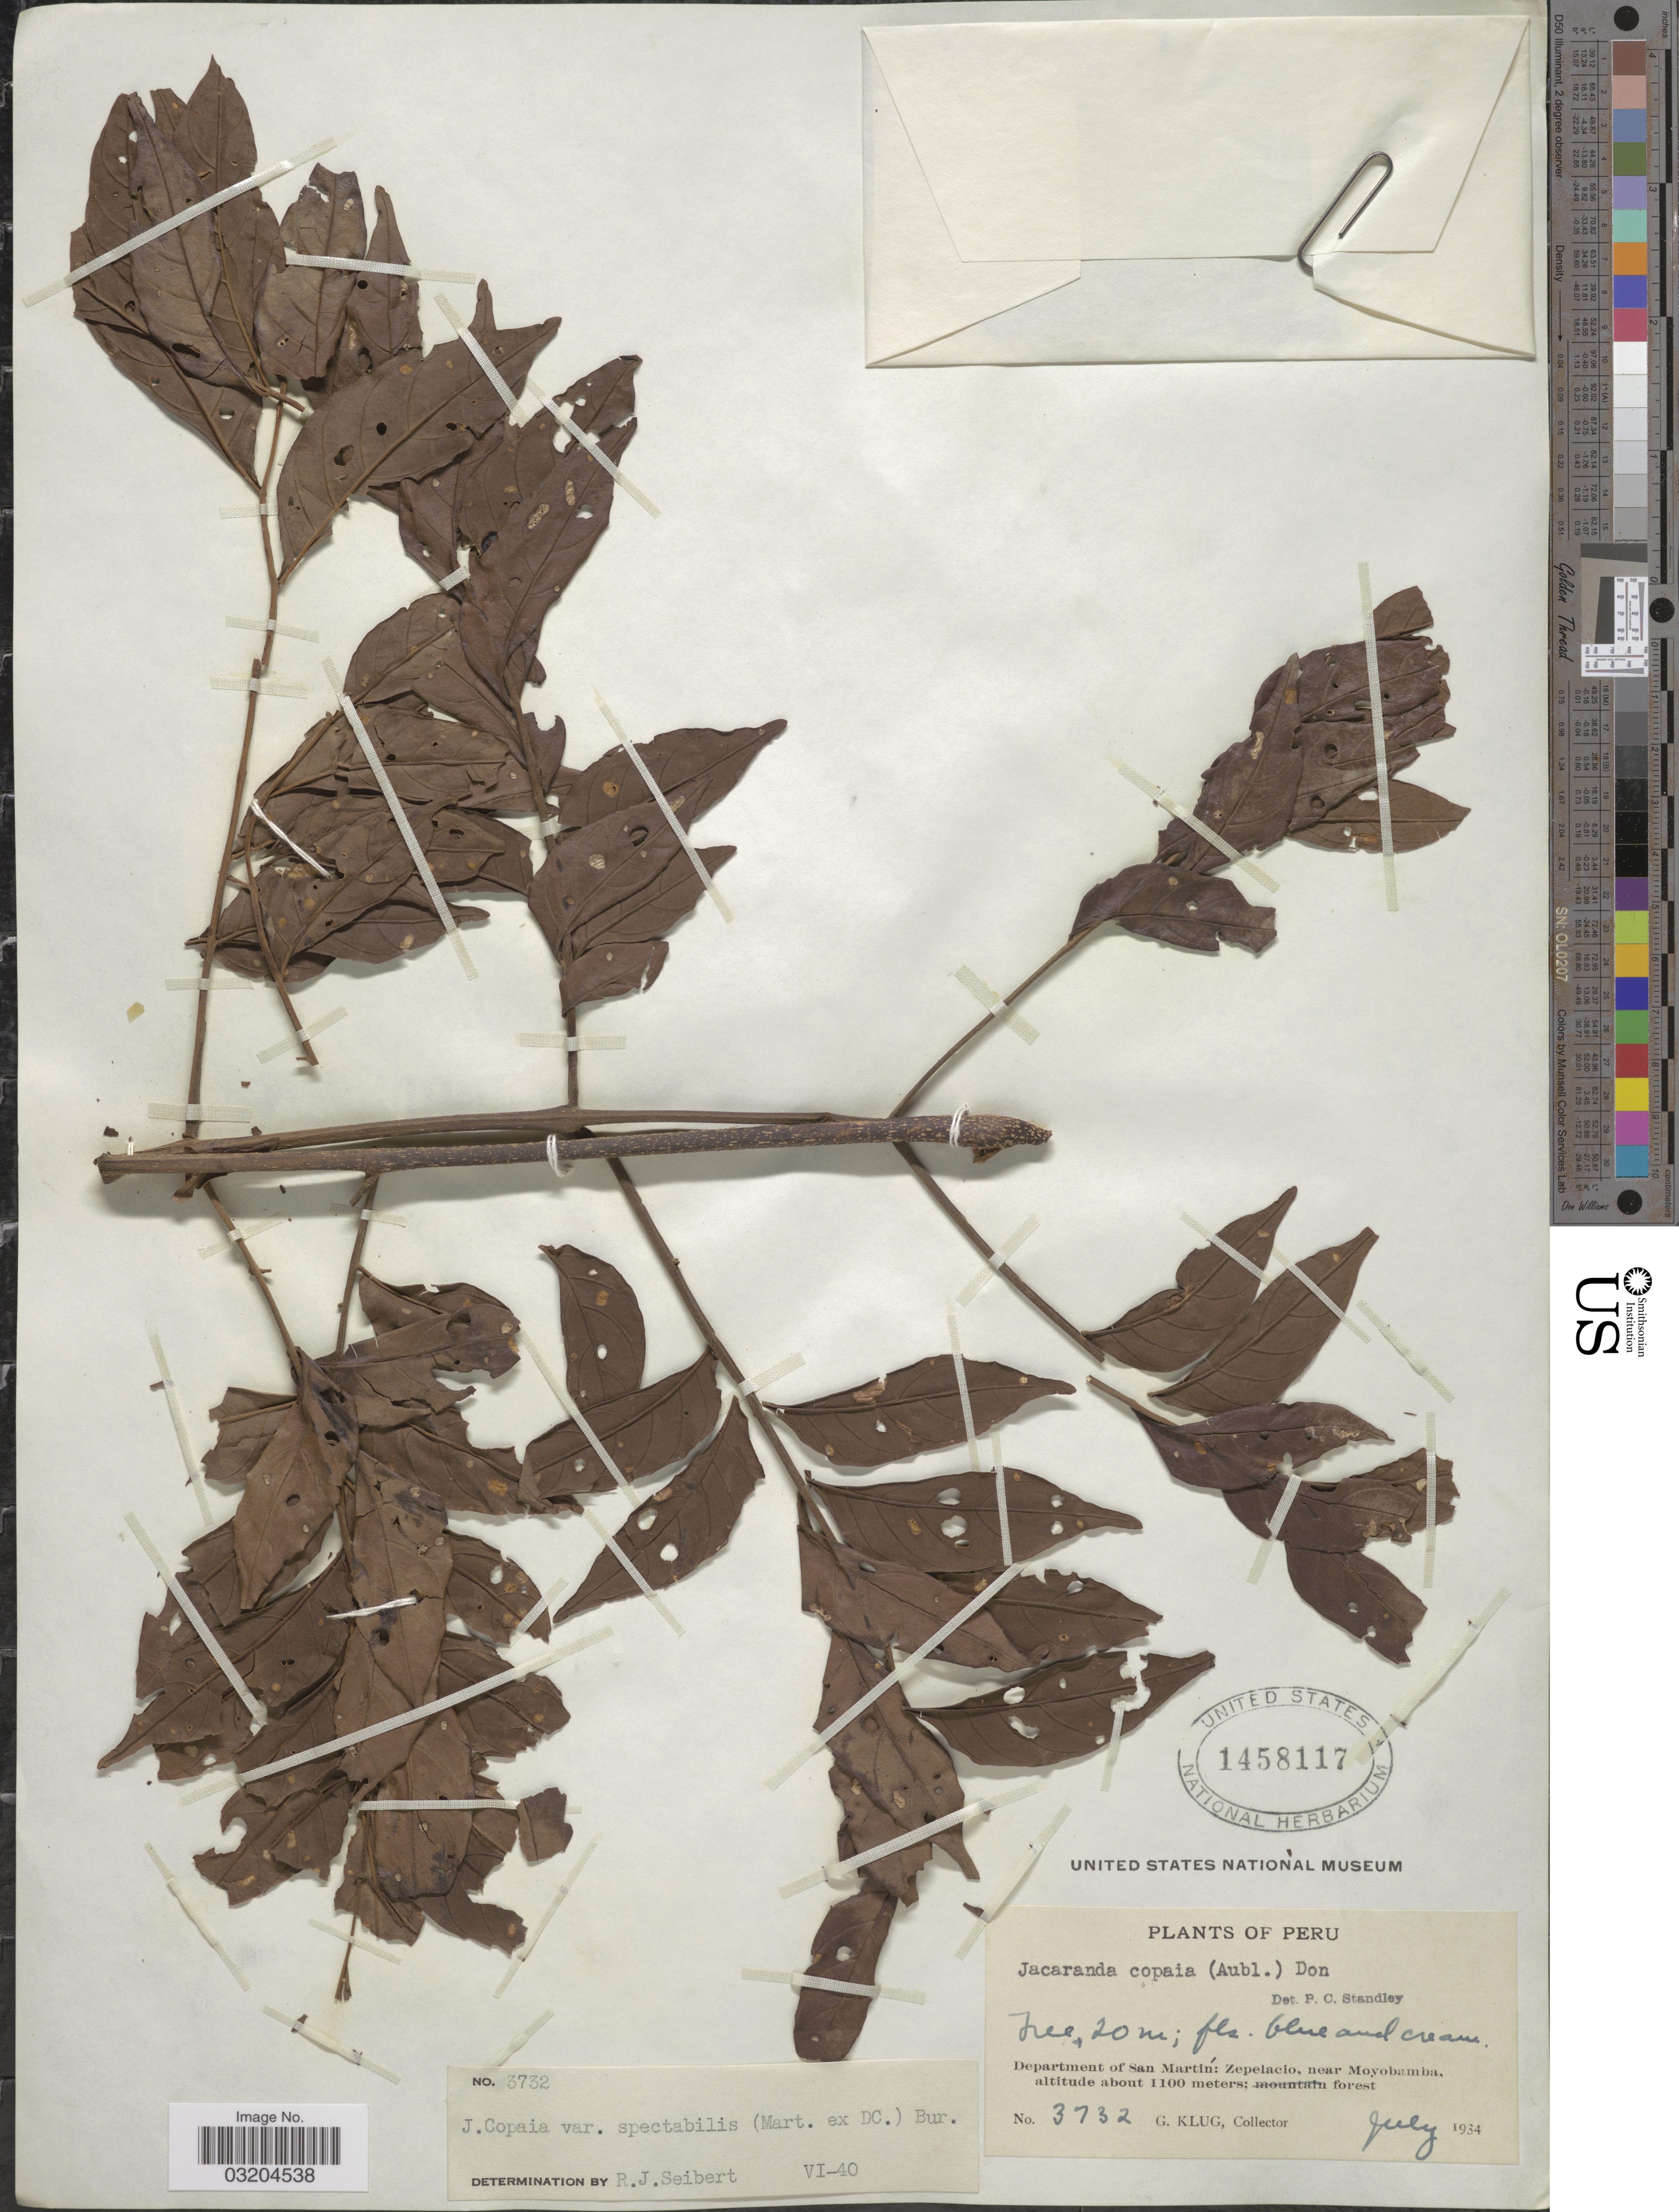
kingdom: Plantae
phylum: Tracheophyta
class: Magnoliopsida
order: Lamiales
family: Bignoniaceae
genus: Jacaranda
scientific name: Jacaranda copaia subsp. spectabilis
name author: (Mart. ex DC.) A.H. Gentry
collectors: G. Klug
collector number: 3732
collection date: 1934-07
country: Peru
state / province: San Martín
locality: Department of San Martín: near Zepelacio, near Moyobamba.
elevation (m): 1100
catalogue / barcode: US 1458117